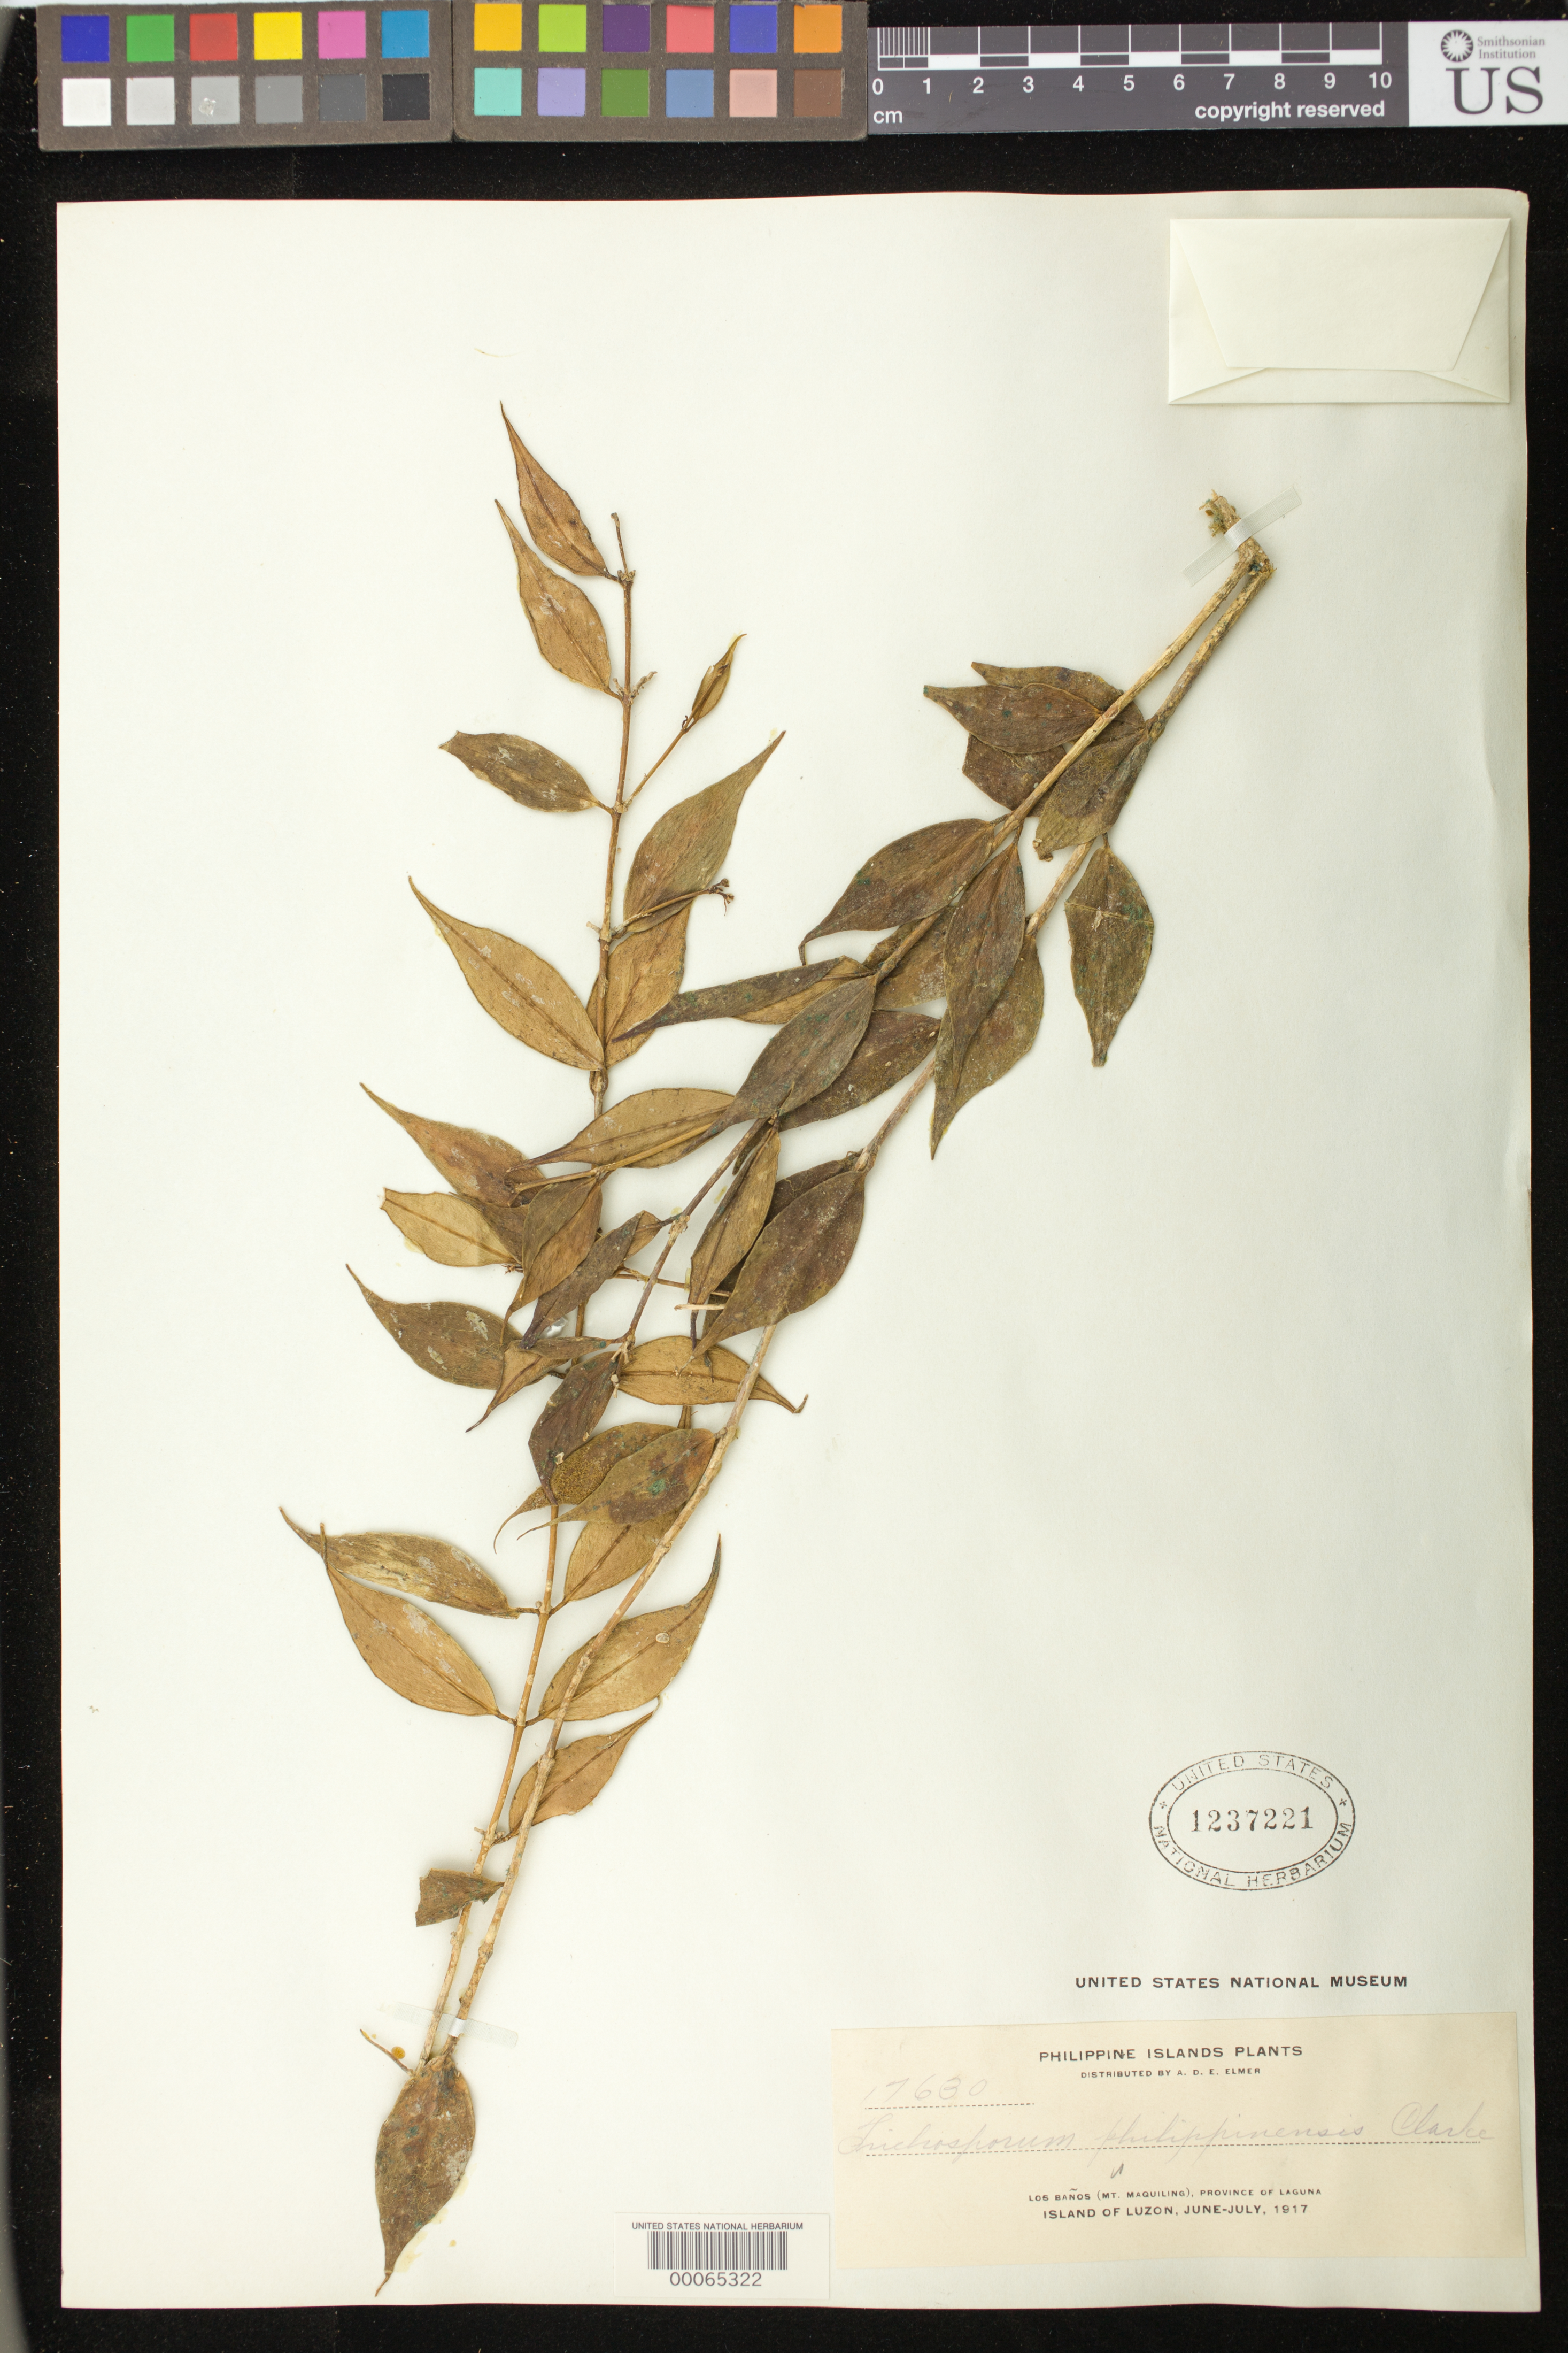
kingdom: Plantae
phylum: Tracheophyta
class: Magnoliopsida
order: Lamiales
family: Gesneriaceae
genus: Trichosporum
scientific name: Trichosporum philippinense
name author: (C.B. Clarke) Kuntze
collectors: A. D. E. Elmer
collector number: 17630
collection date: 1917-06/1917-07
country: Philippines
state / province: Calabarzon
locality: Los Baños (Mt. Maquiling), Province of Laguna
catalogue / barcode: US 1237221